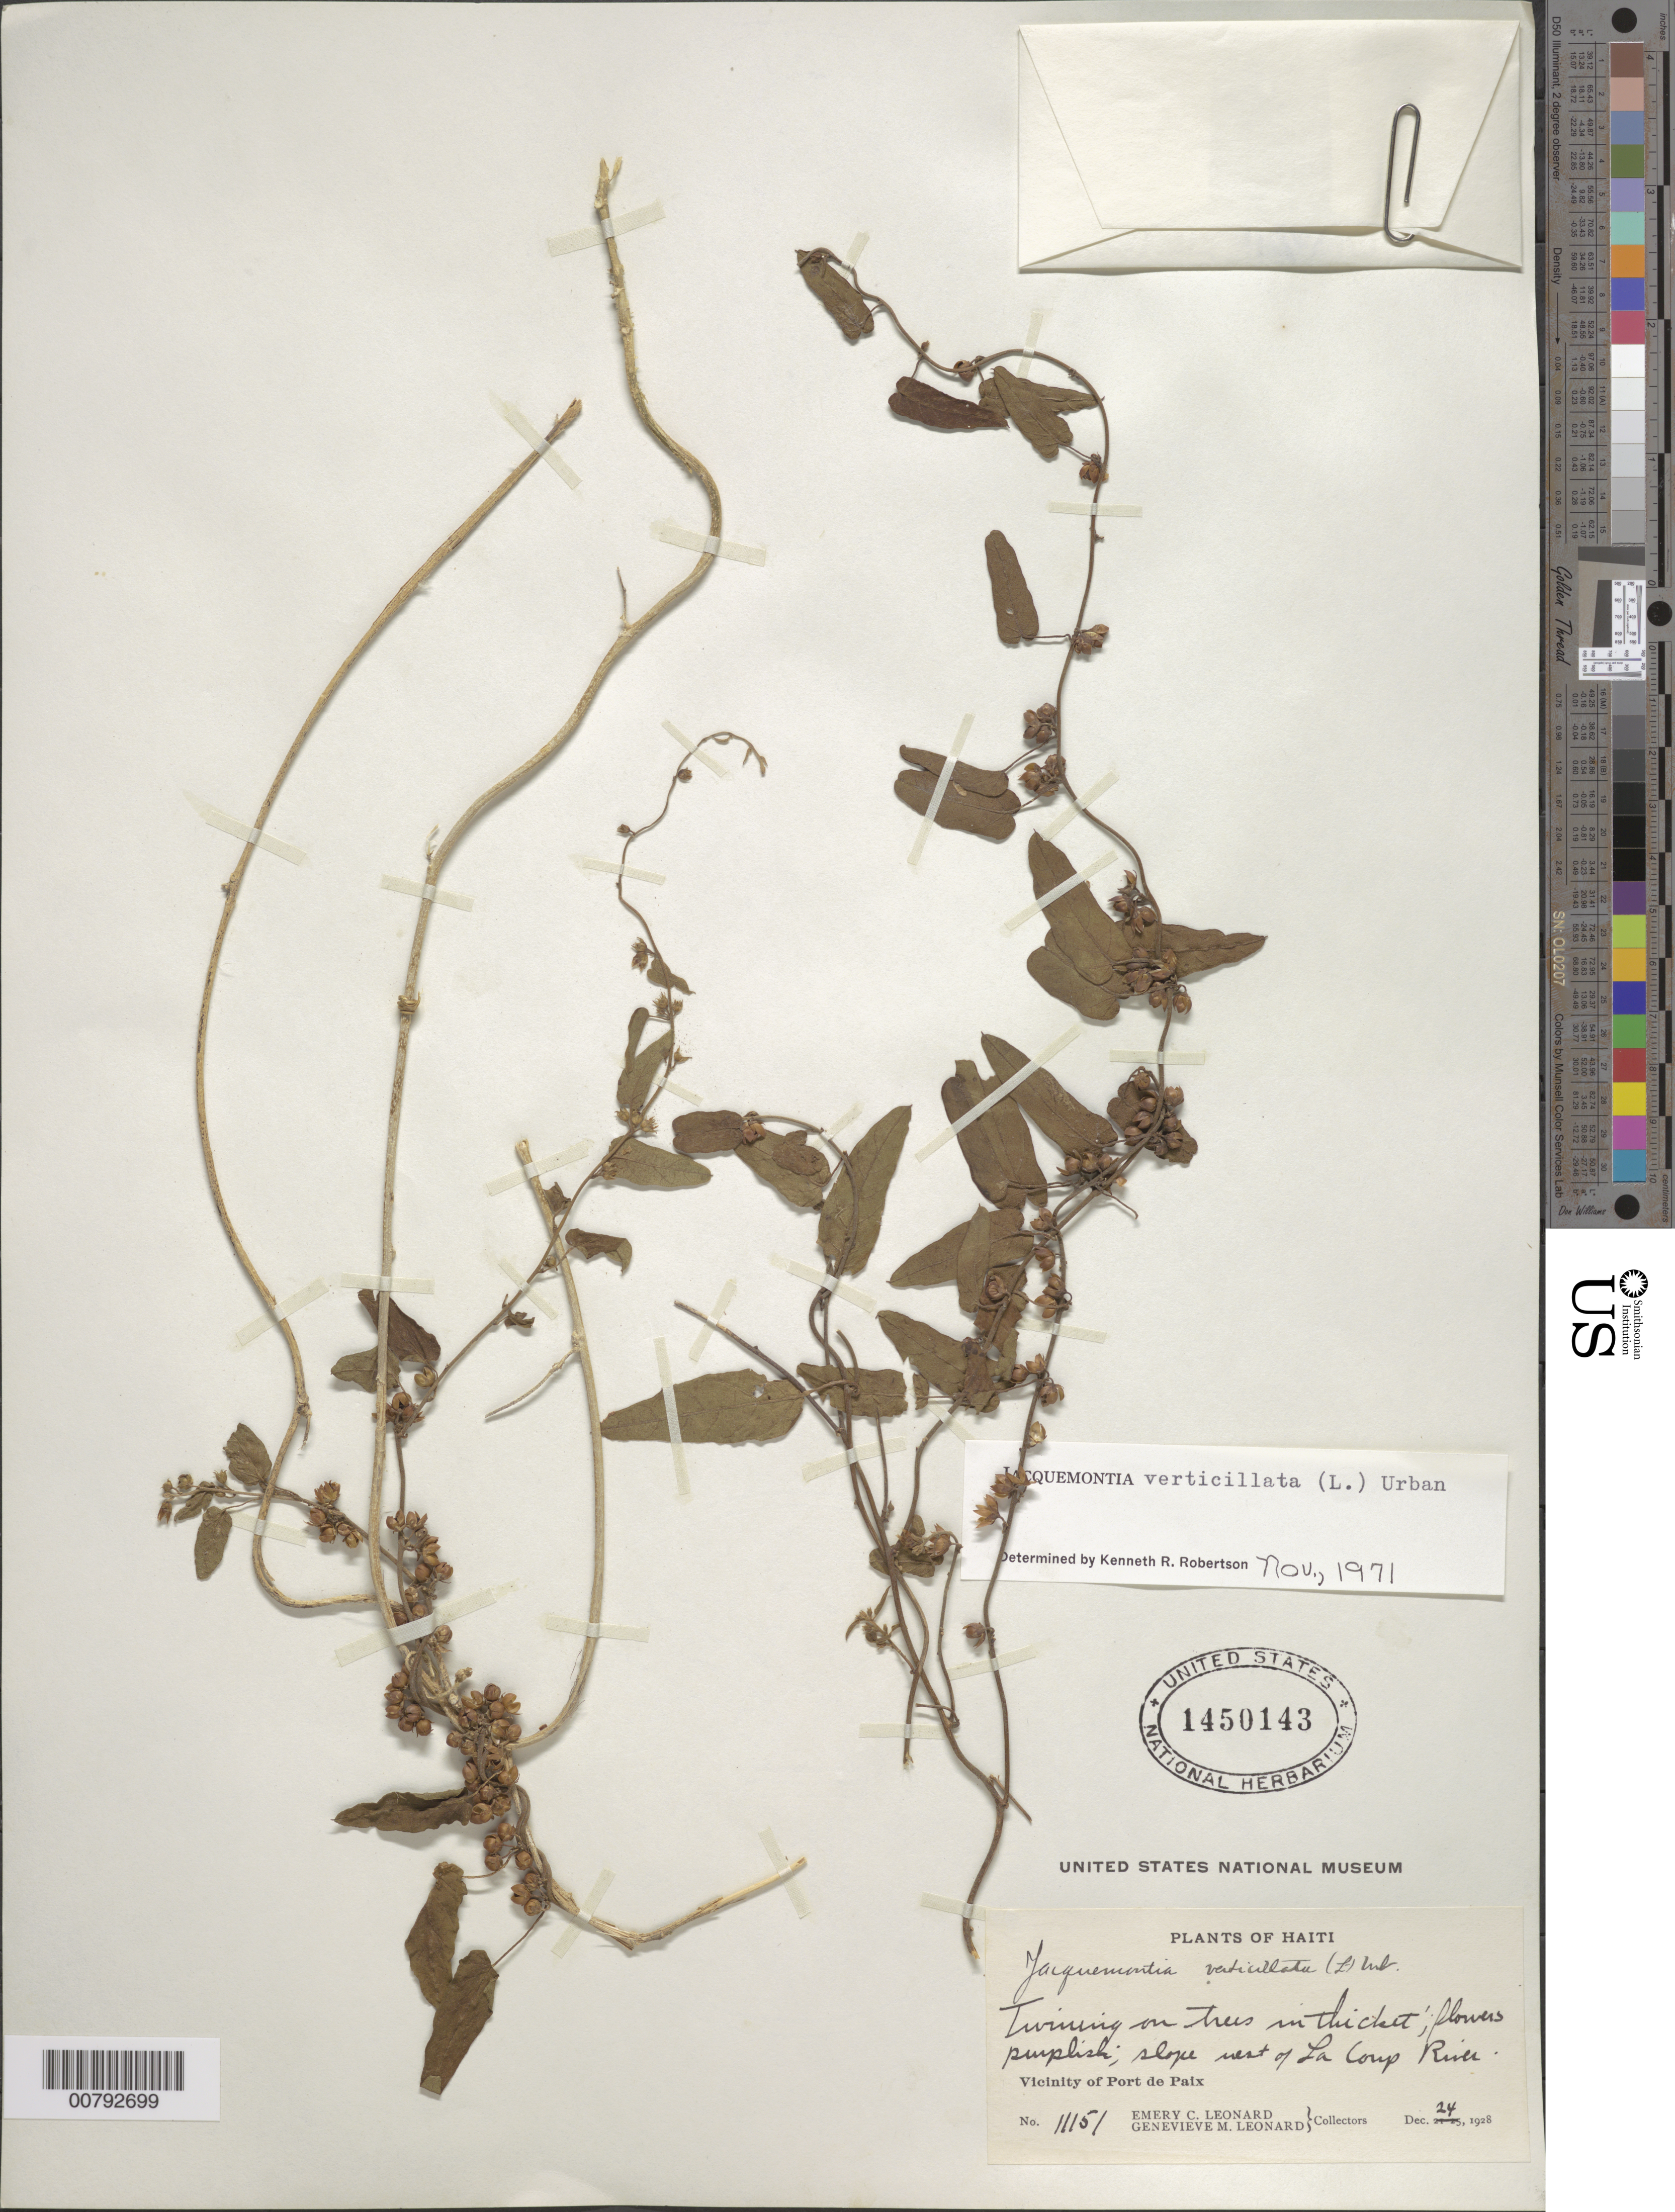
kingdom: Plantae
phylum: Tracheophyta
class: Magnoliopsida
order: Solanales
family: Convolvulaceae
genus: Jacquemontia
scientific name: Jacquemontia verticillata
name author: (L.) Urb.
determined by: Robertson, K. R.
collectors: E. C. Leonard & G. M. Leonard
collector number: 11151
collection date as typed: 24 Dec 1928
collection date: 1928-12-24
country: Haiti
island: Hispaniola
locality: Vicinity of Port de Paix, slope west of La Camp River.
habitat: In thicket.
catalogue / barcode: US 1450143